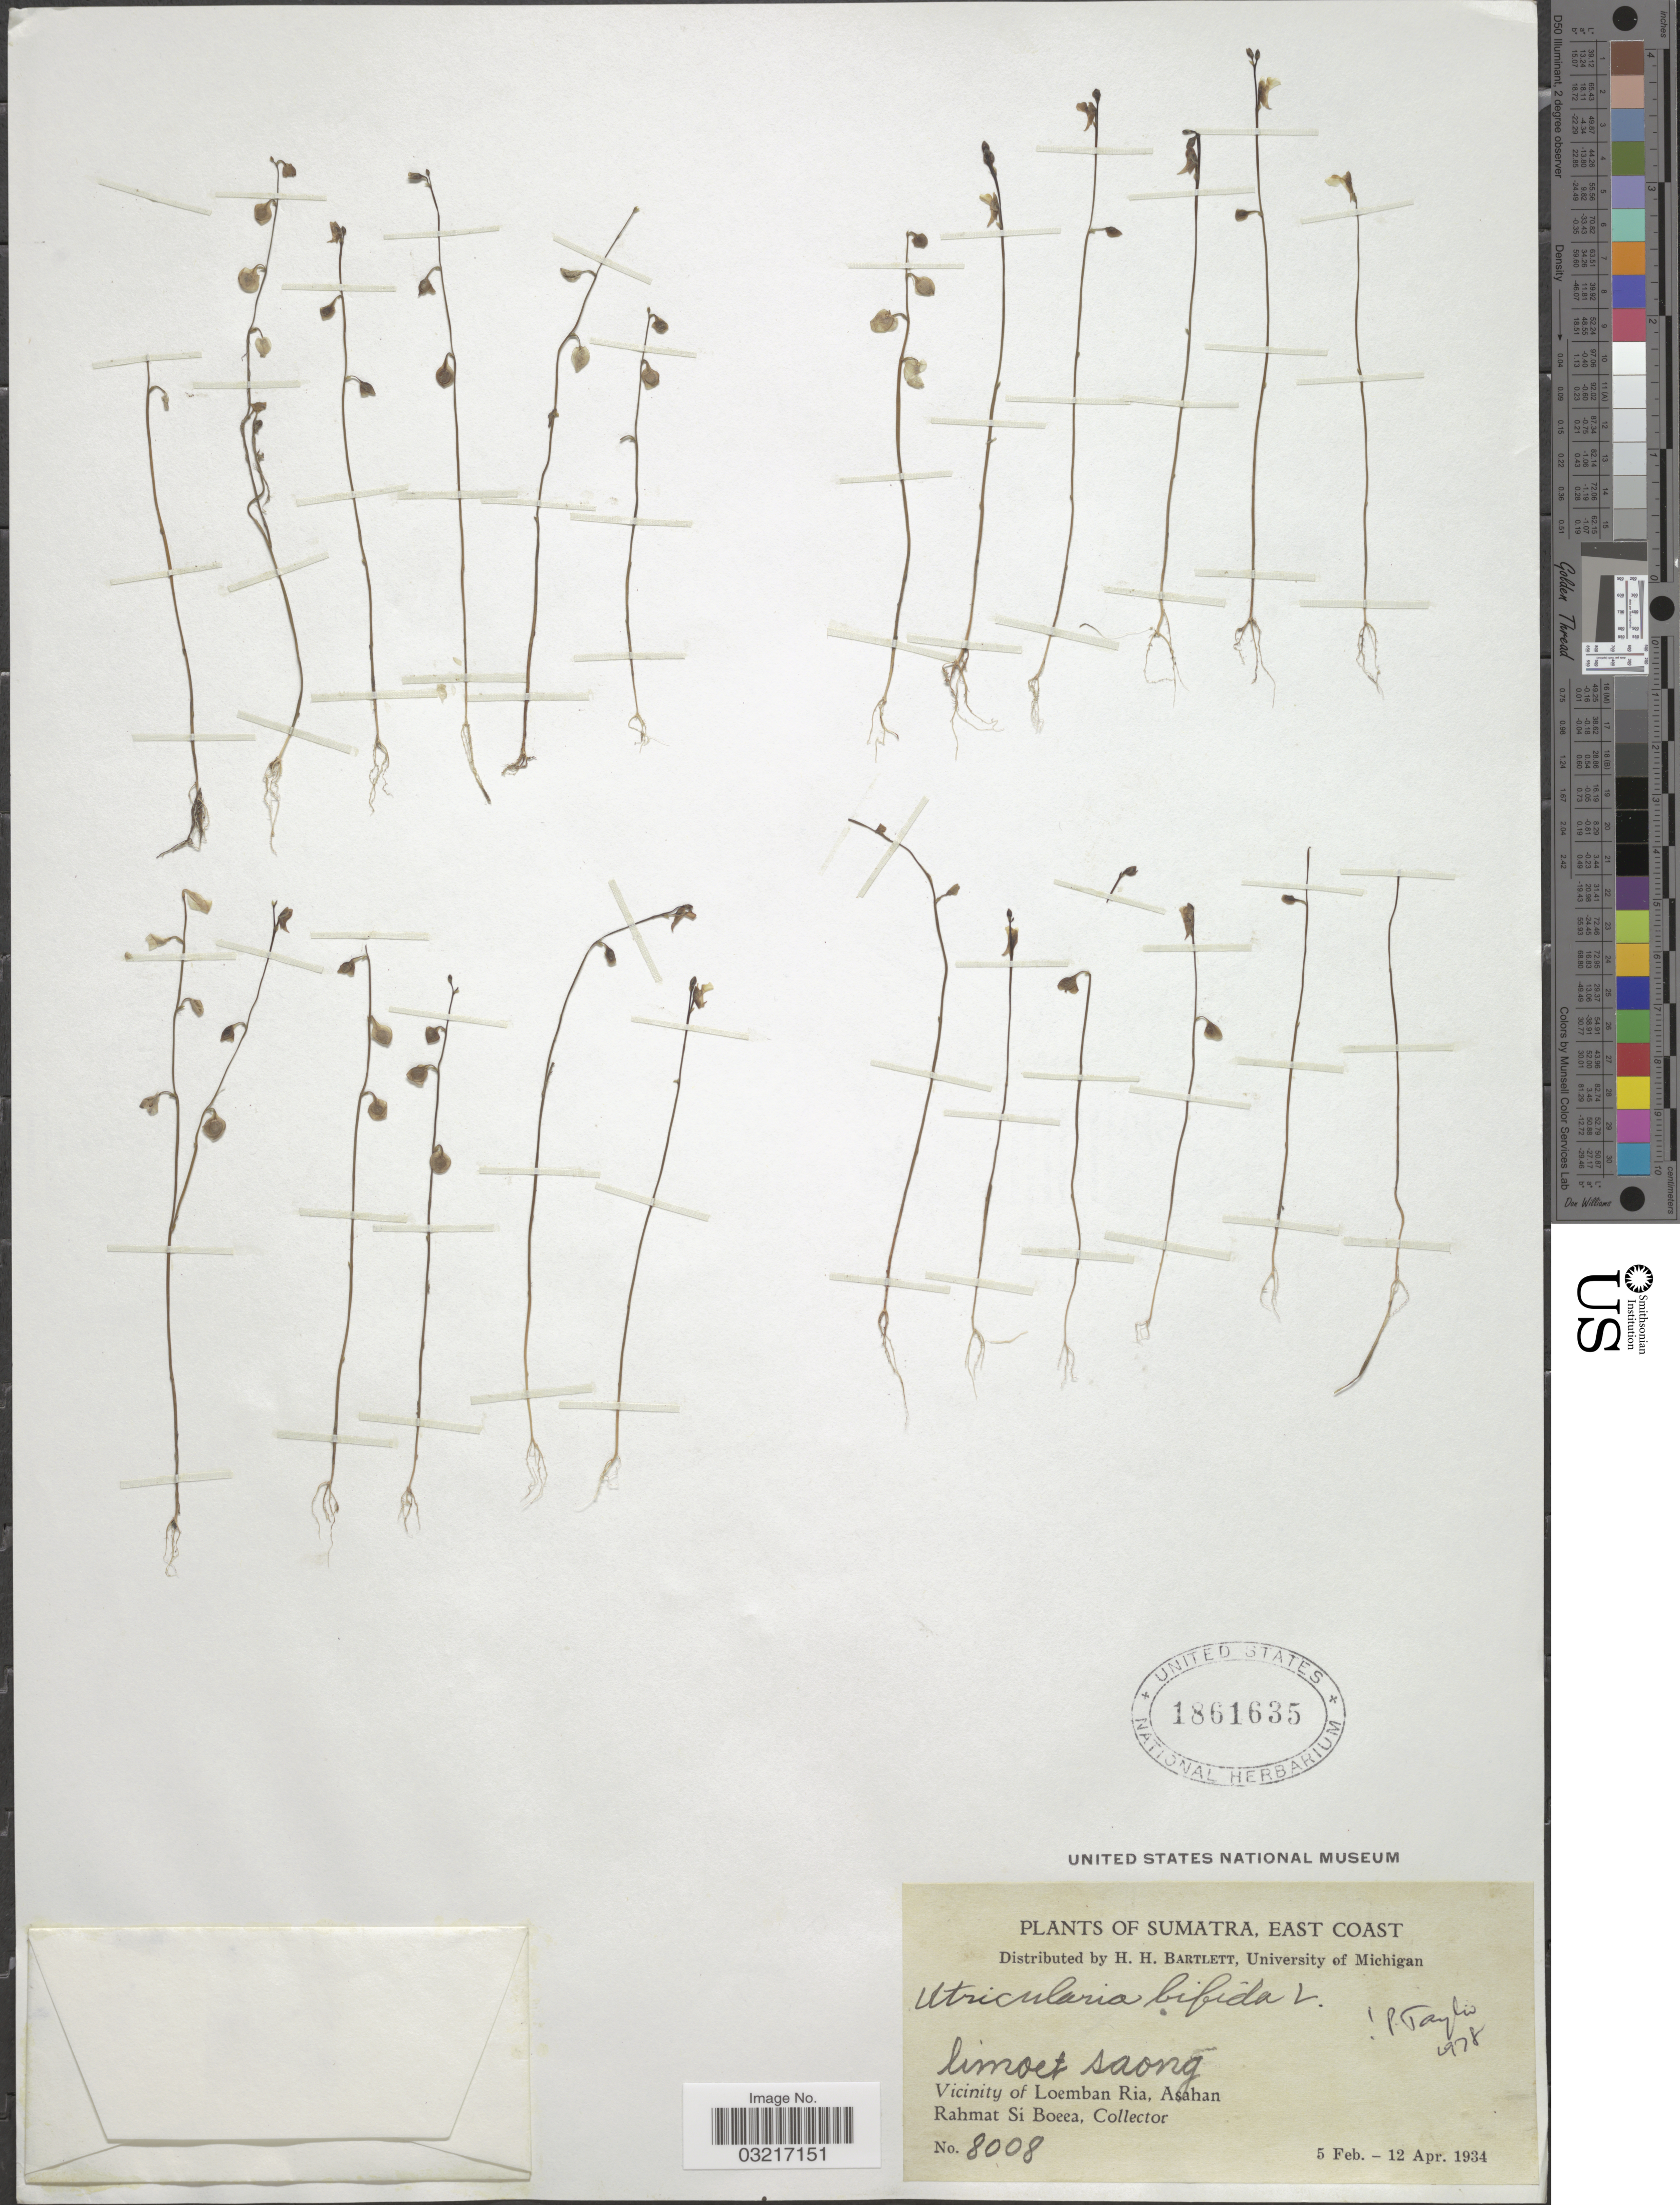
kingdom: Plantae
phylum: Tracheophyta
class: Magnoliopsida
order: Lamiales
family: Lentibulariaceae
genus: Utricularia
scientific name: Utricularia bifida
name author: L.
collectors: Rahmat Si Boeea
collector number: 8008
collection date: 1934-02-05/1934-04-12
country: Indonesia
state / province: Sumatra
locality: East Coast. Vicinity of Loemban Ria, Asahan.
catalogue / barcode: US 1861635